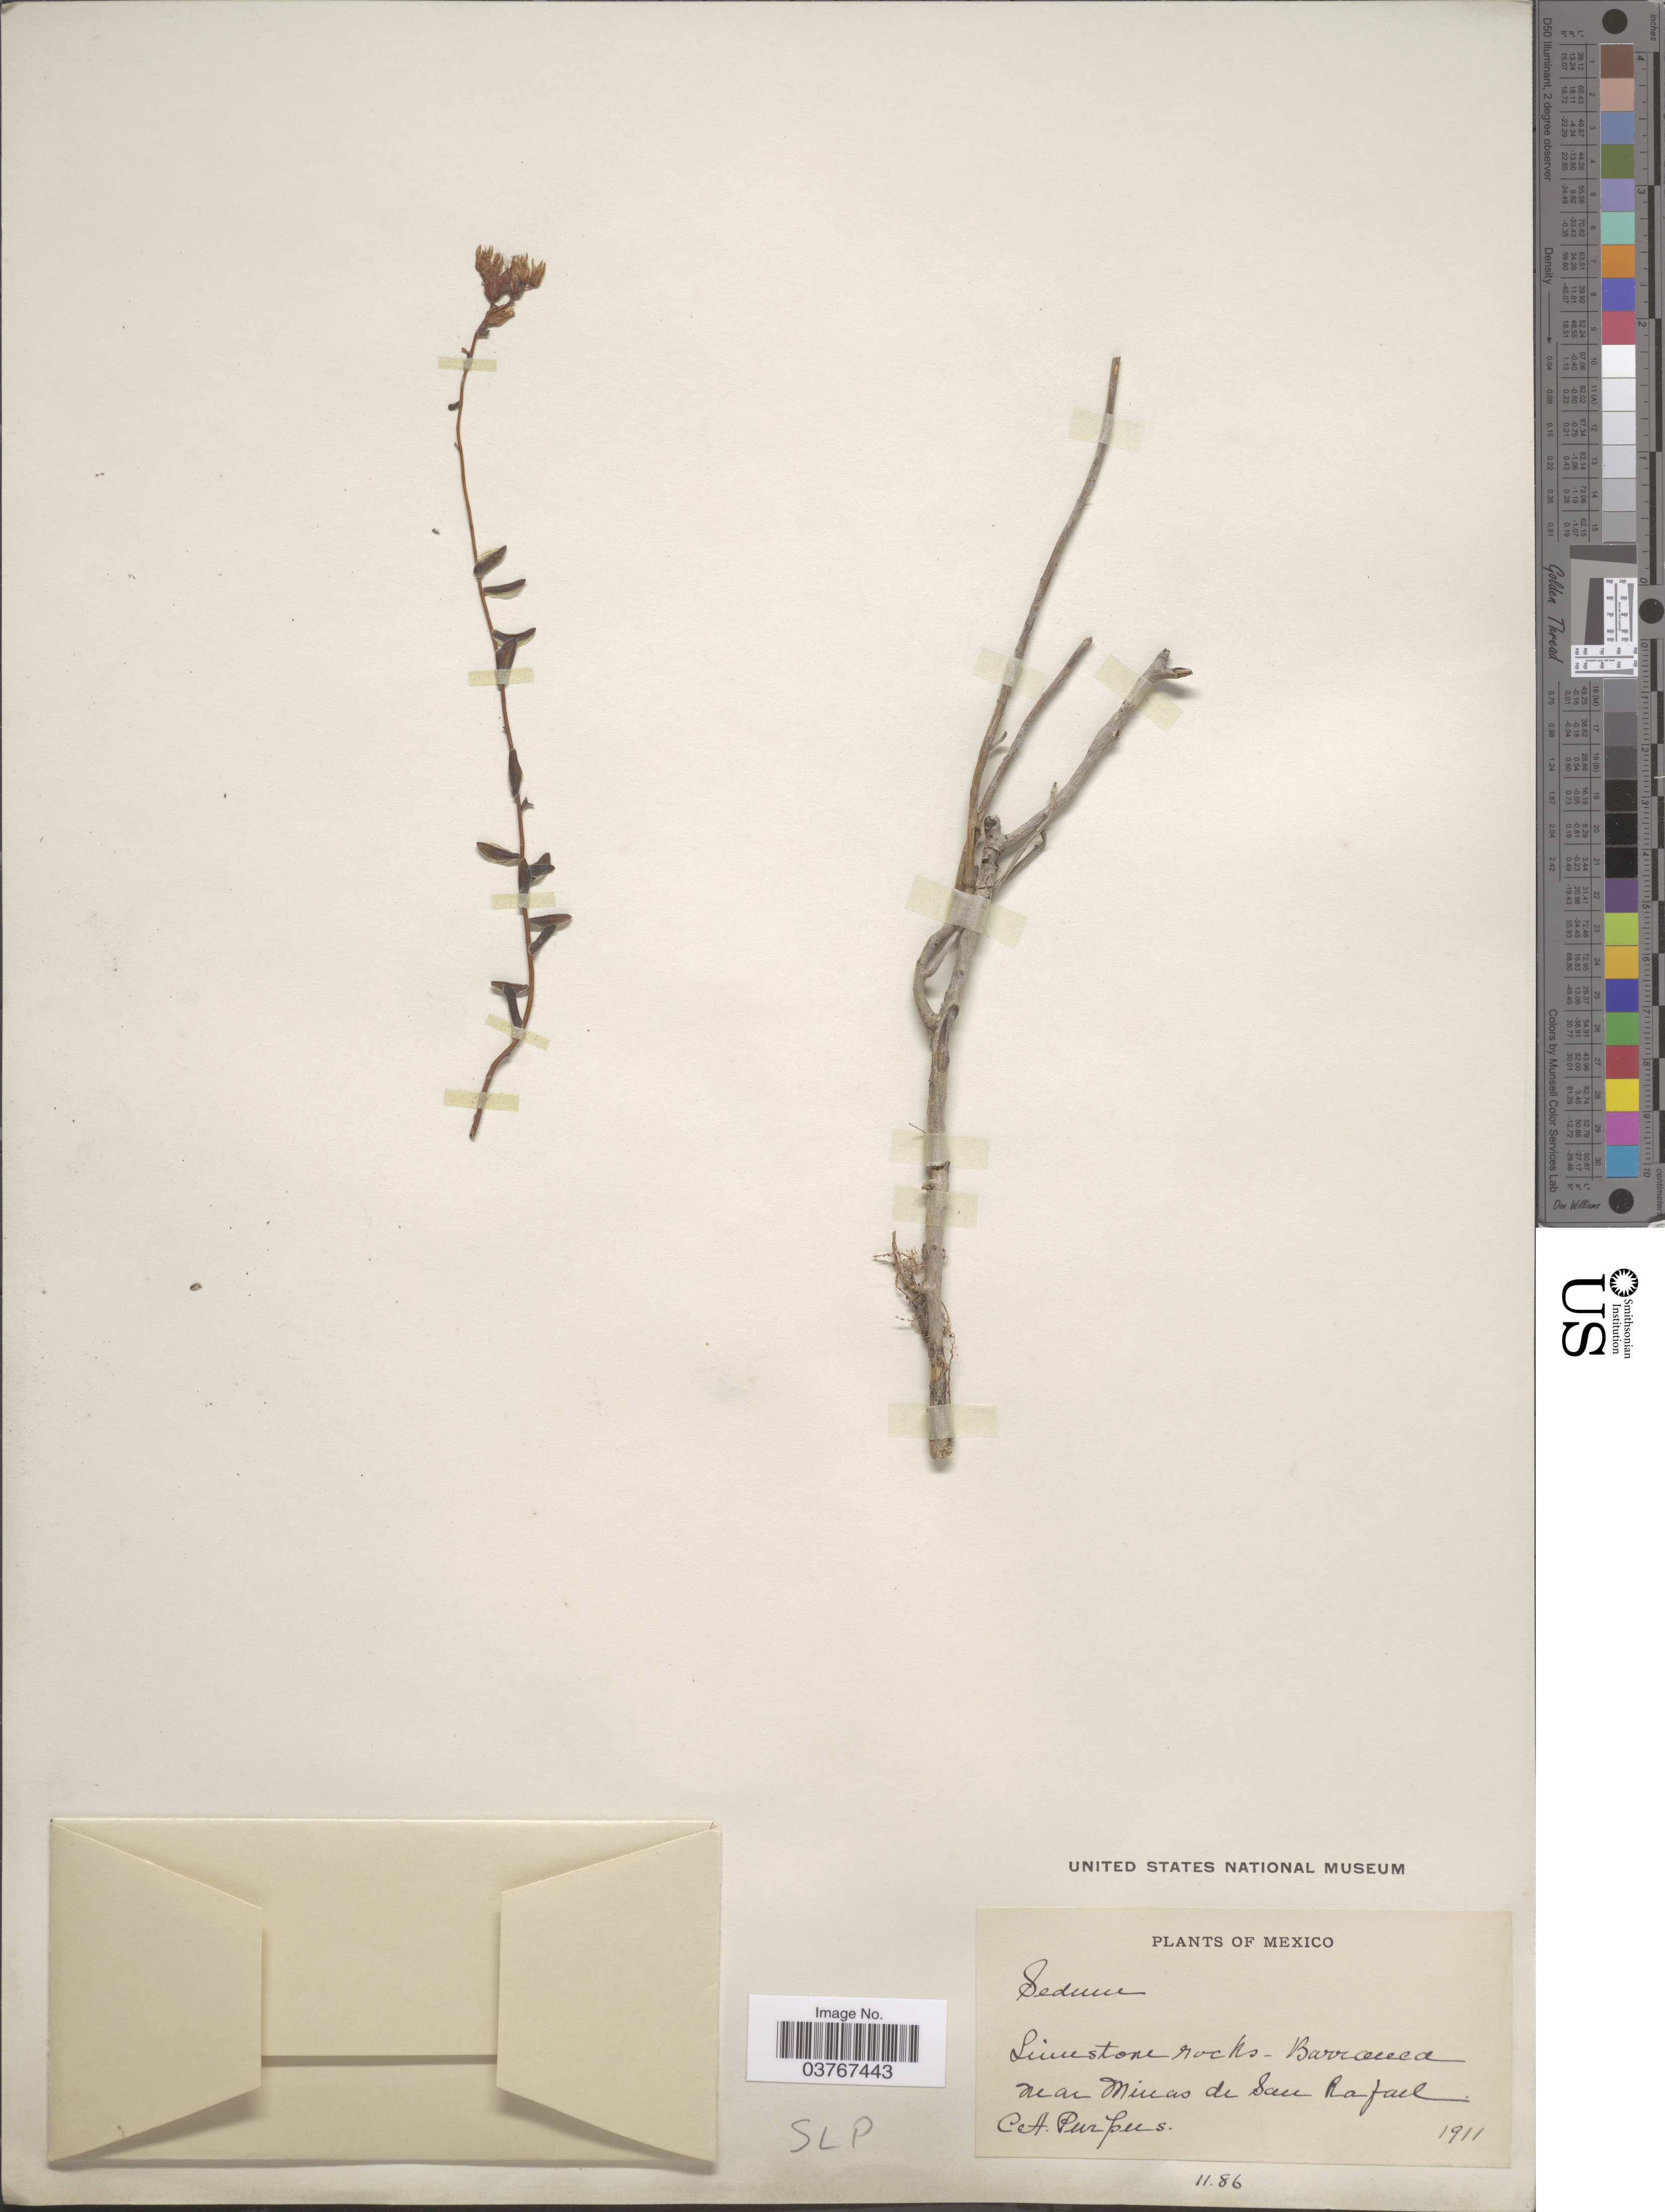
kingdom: Plantae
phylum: Tracheophyta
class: Magnoliopsida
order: Saxifragales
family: Crassulaceae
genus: Sedum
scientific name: Sedum sp.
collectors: C. A. Purpus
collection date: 1911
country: Mexico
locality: Limestone rocks- Barranca near Minas de San Rafael.